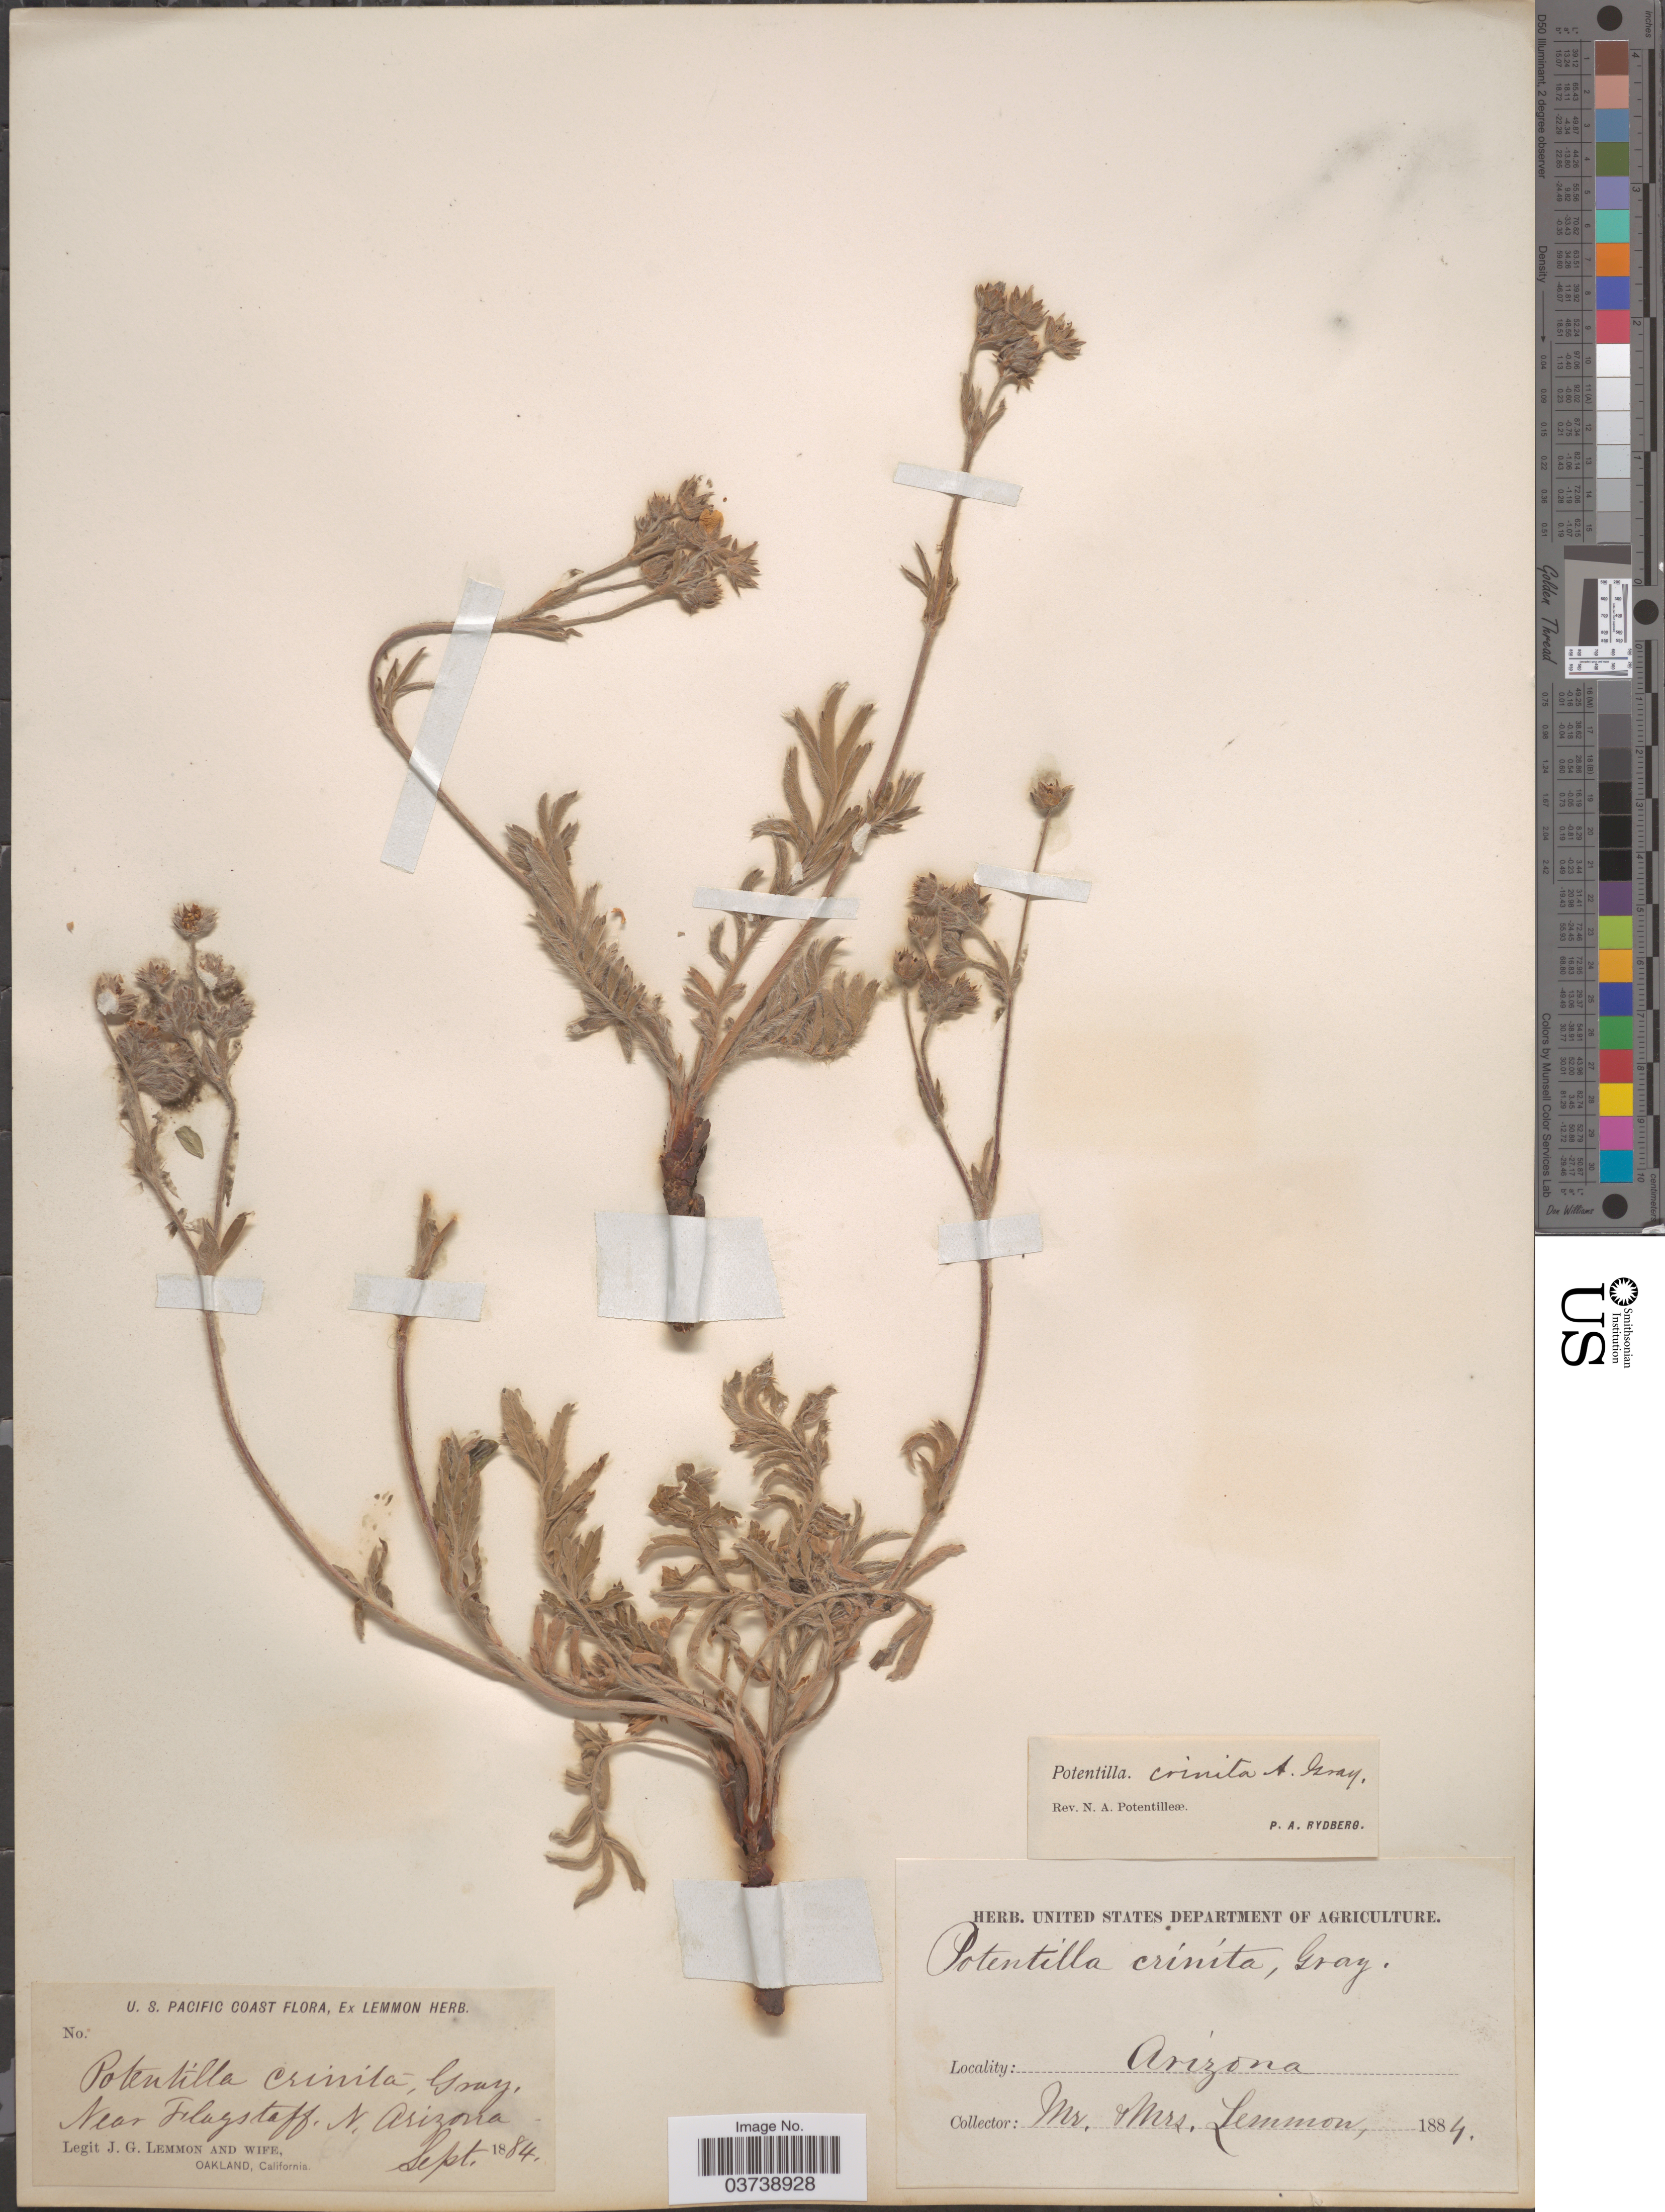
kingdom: Plantae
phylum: Tracheophyta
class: Magnoliopsida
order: Rosales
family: Rosaceae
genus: Potentilla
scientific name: Potentilla crinita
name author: A. Gray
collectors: J. Lemmon & Mrs. J. G. Lemmon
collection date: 1884-09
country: United States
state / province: Arizona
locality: U. S. Pacific Coast. Near Flagstaff, N. Arizona.